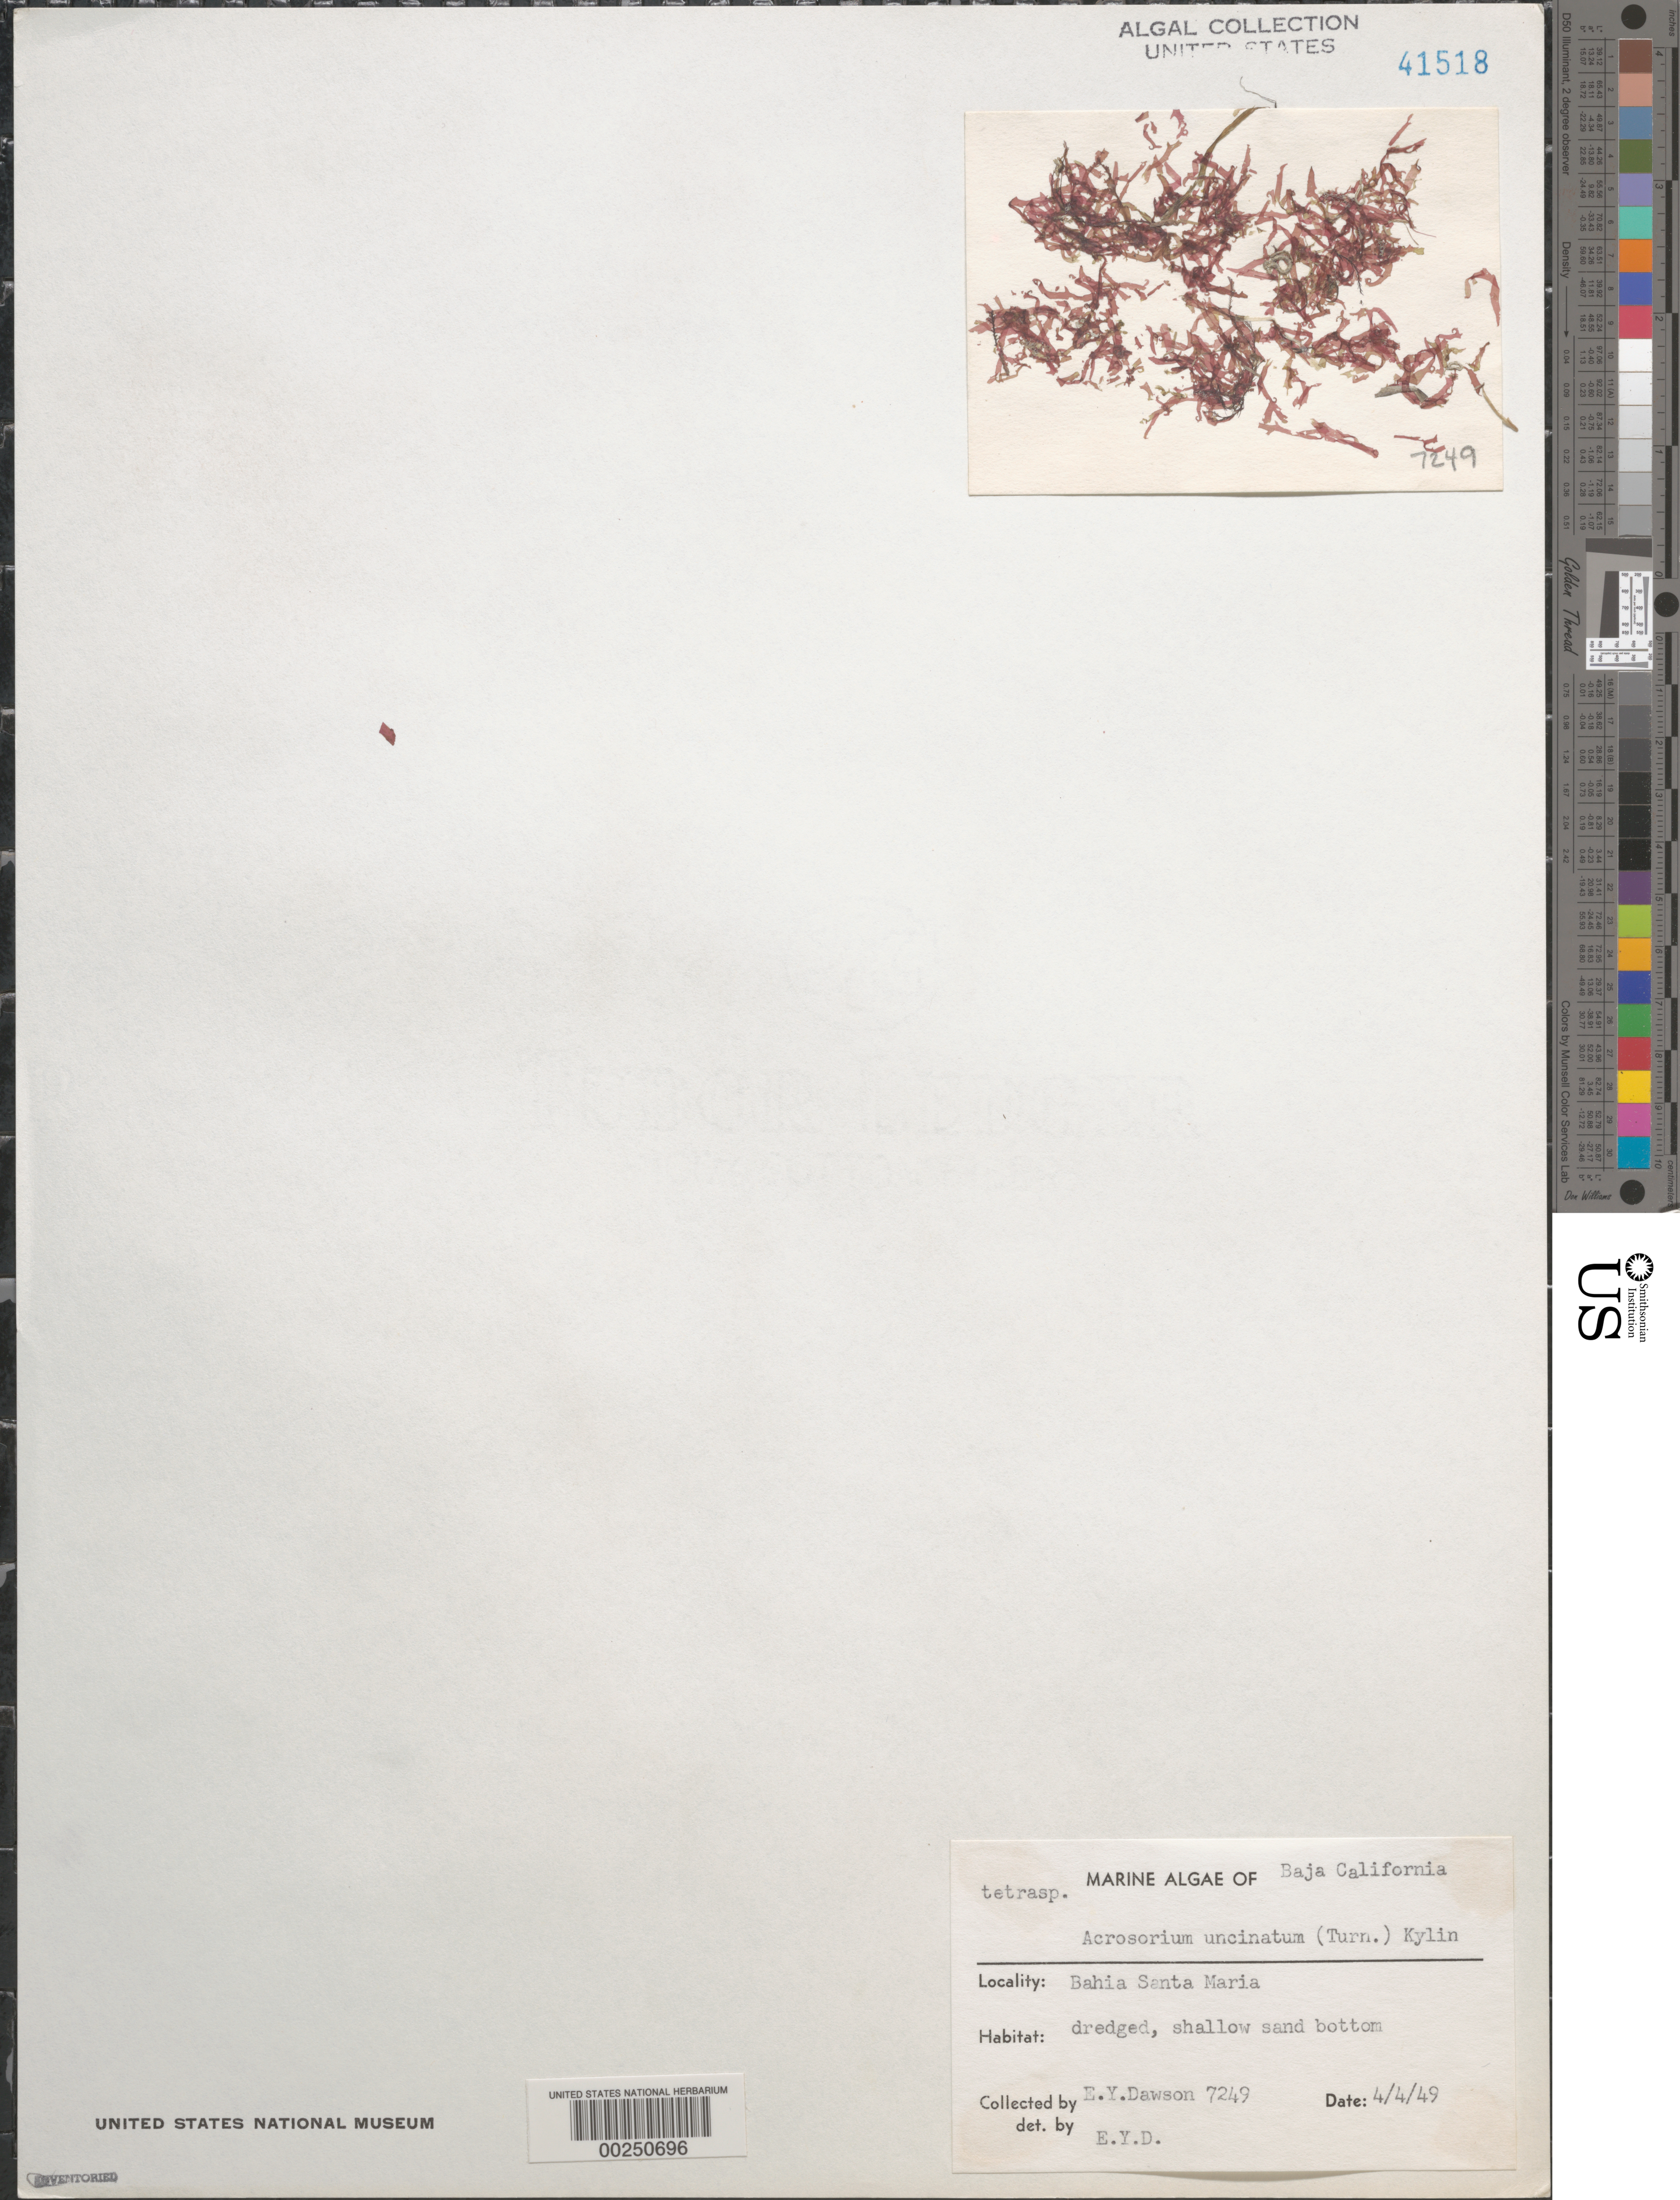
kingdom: Plantae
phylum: Rhodophyta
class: Florideophyceae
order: Ceramiales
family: Delesseriaceae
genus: Cryptopleura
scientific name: Cryptopleura ramosa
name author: (Huds.) L.M. Newton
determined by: Algae name updating Project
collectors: E. Y. Dawson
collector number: EYD 7249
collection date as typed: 04 Apr 1949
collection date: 1949-04-04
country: Mexico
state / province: Baja California Sur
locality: Bahia Santa Maria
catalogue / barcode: US 41518